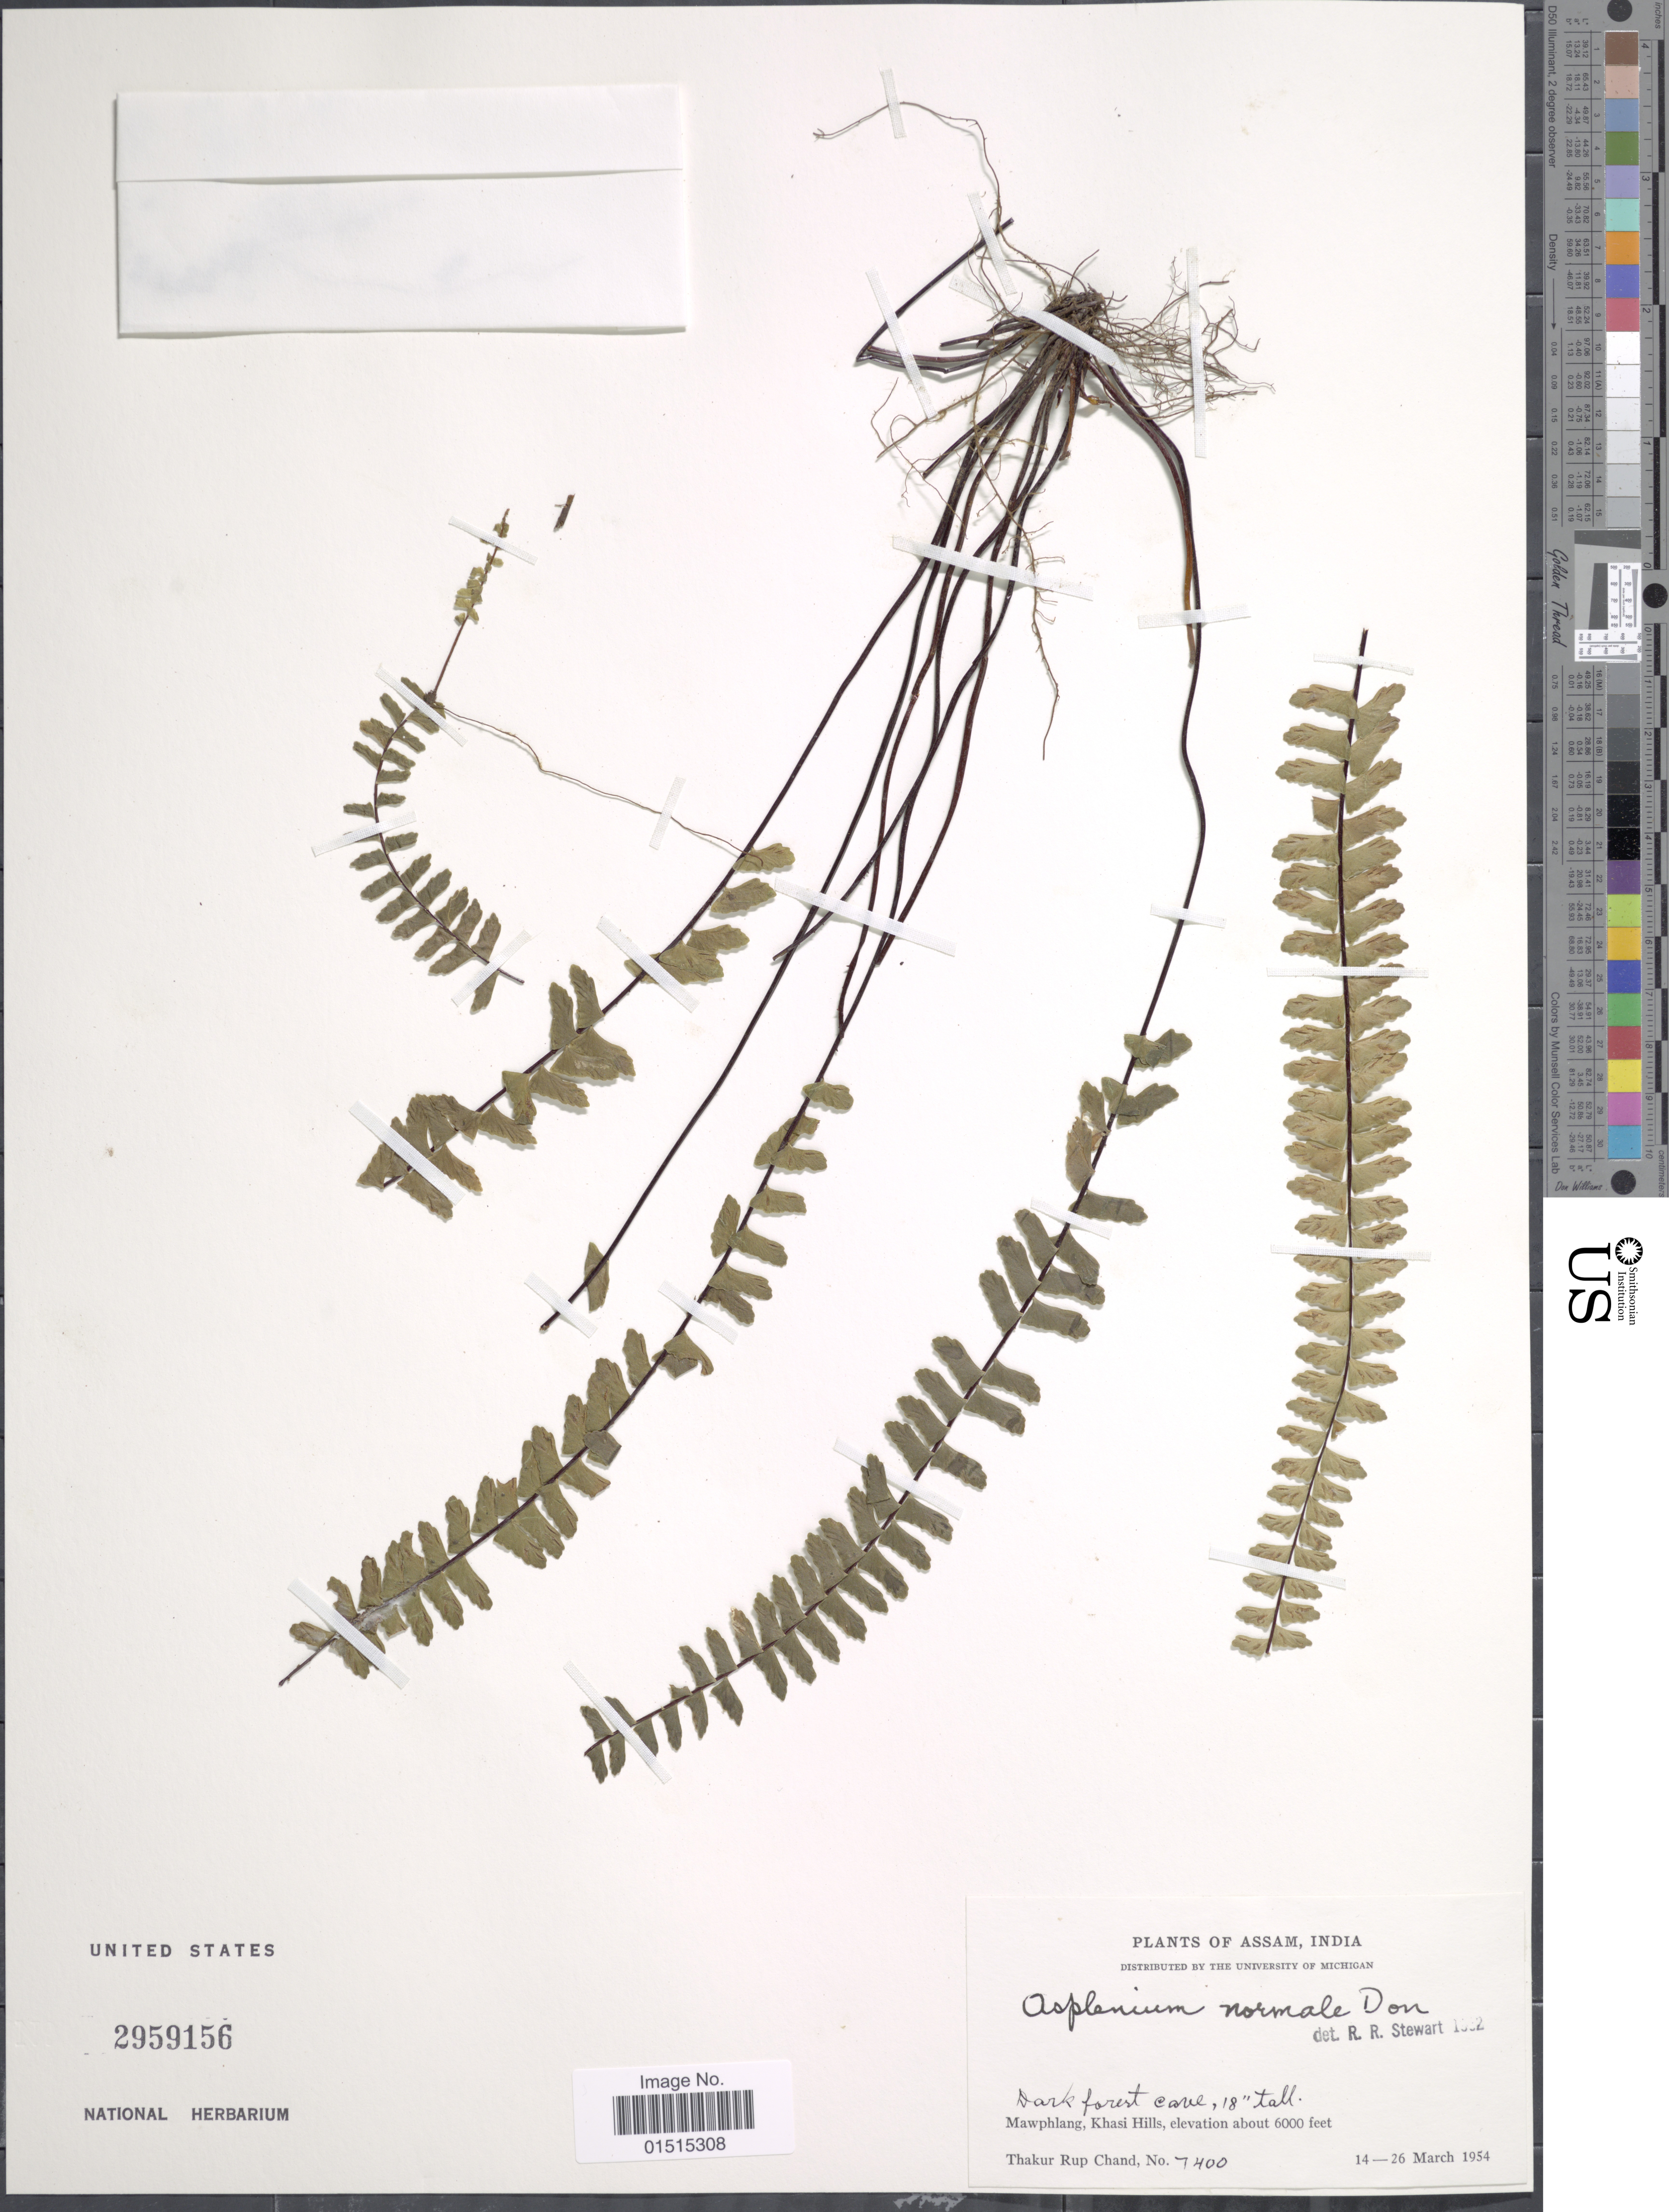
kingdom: Plantae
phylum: Tracheophyta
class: Polypodiopsida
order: Polypodiales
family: Aspleniaceae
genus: Asplenium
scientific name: Asplenium normale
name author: D. Don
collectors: T. R. Chand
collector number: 7400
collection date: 1954-03-14/1954-03-26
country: India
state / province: Meghalaya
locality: Mawphlang, Khasi Hills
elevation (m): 1829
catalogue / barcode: US 2959156